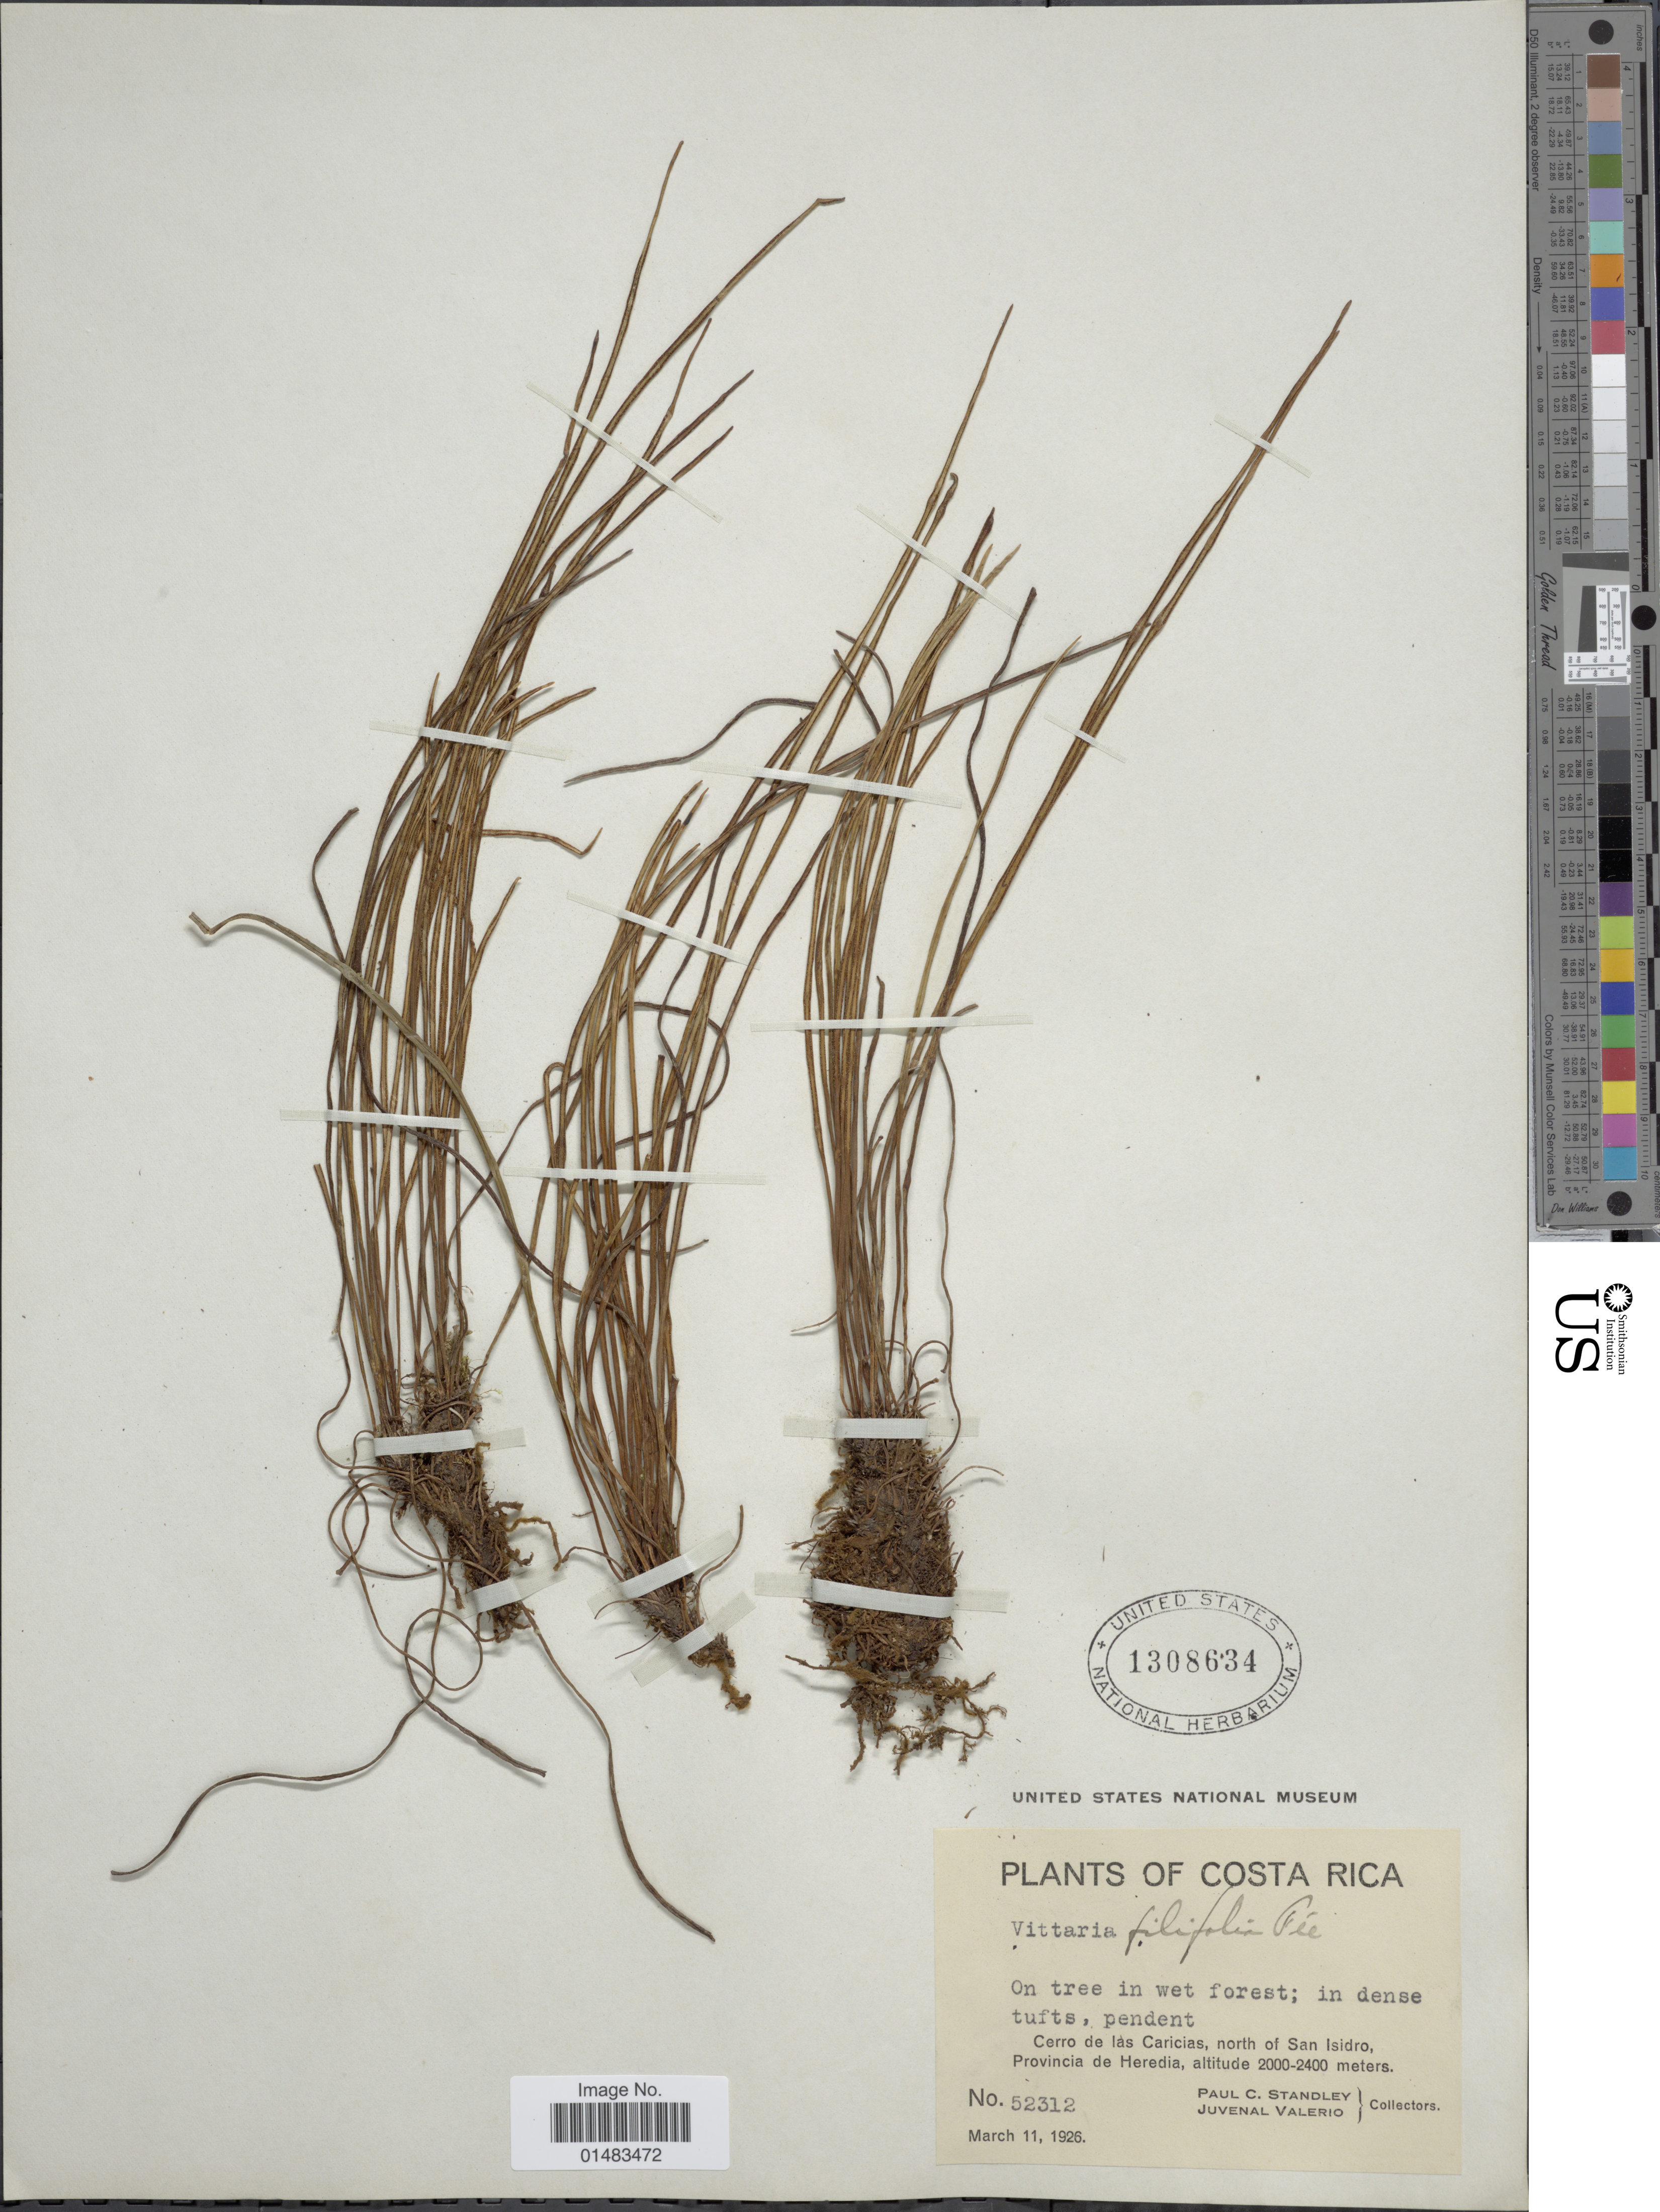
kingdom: Plantae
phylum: Tracheophyta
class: Polypodiopsida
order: Polypodiales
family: Pteridaceae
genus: Vittaria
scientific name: Vittaria graminifolia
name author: Kaulf.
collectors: P. C. Standley & J. Valerio R.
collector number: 52312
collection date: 1926-03-11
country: Costa Rica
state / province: Heredia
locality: Plants of Costa Rica, On tree in wet forest; in dense tufts, pendent, Cerro de las Caricias, nort of San Isidro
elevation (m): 2000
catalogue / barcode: US 1308634